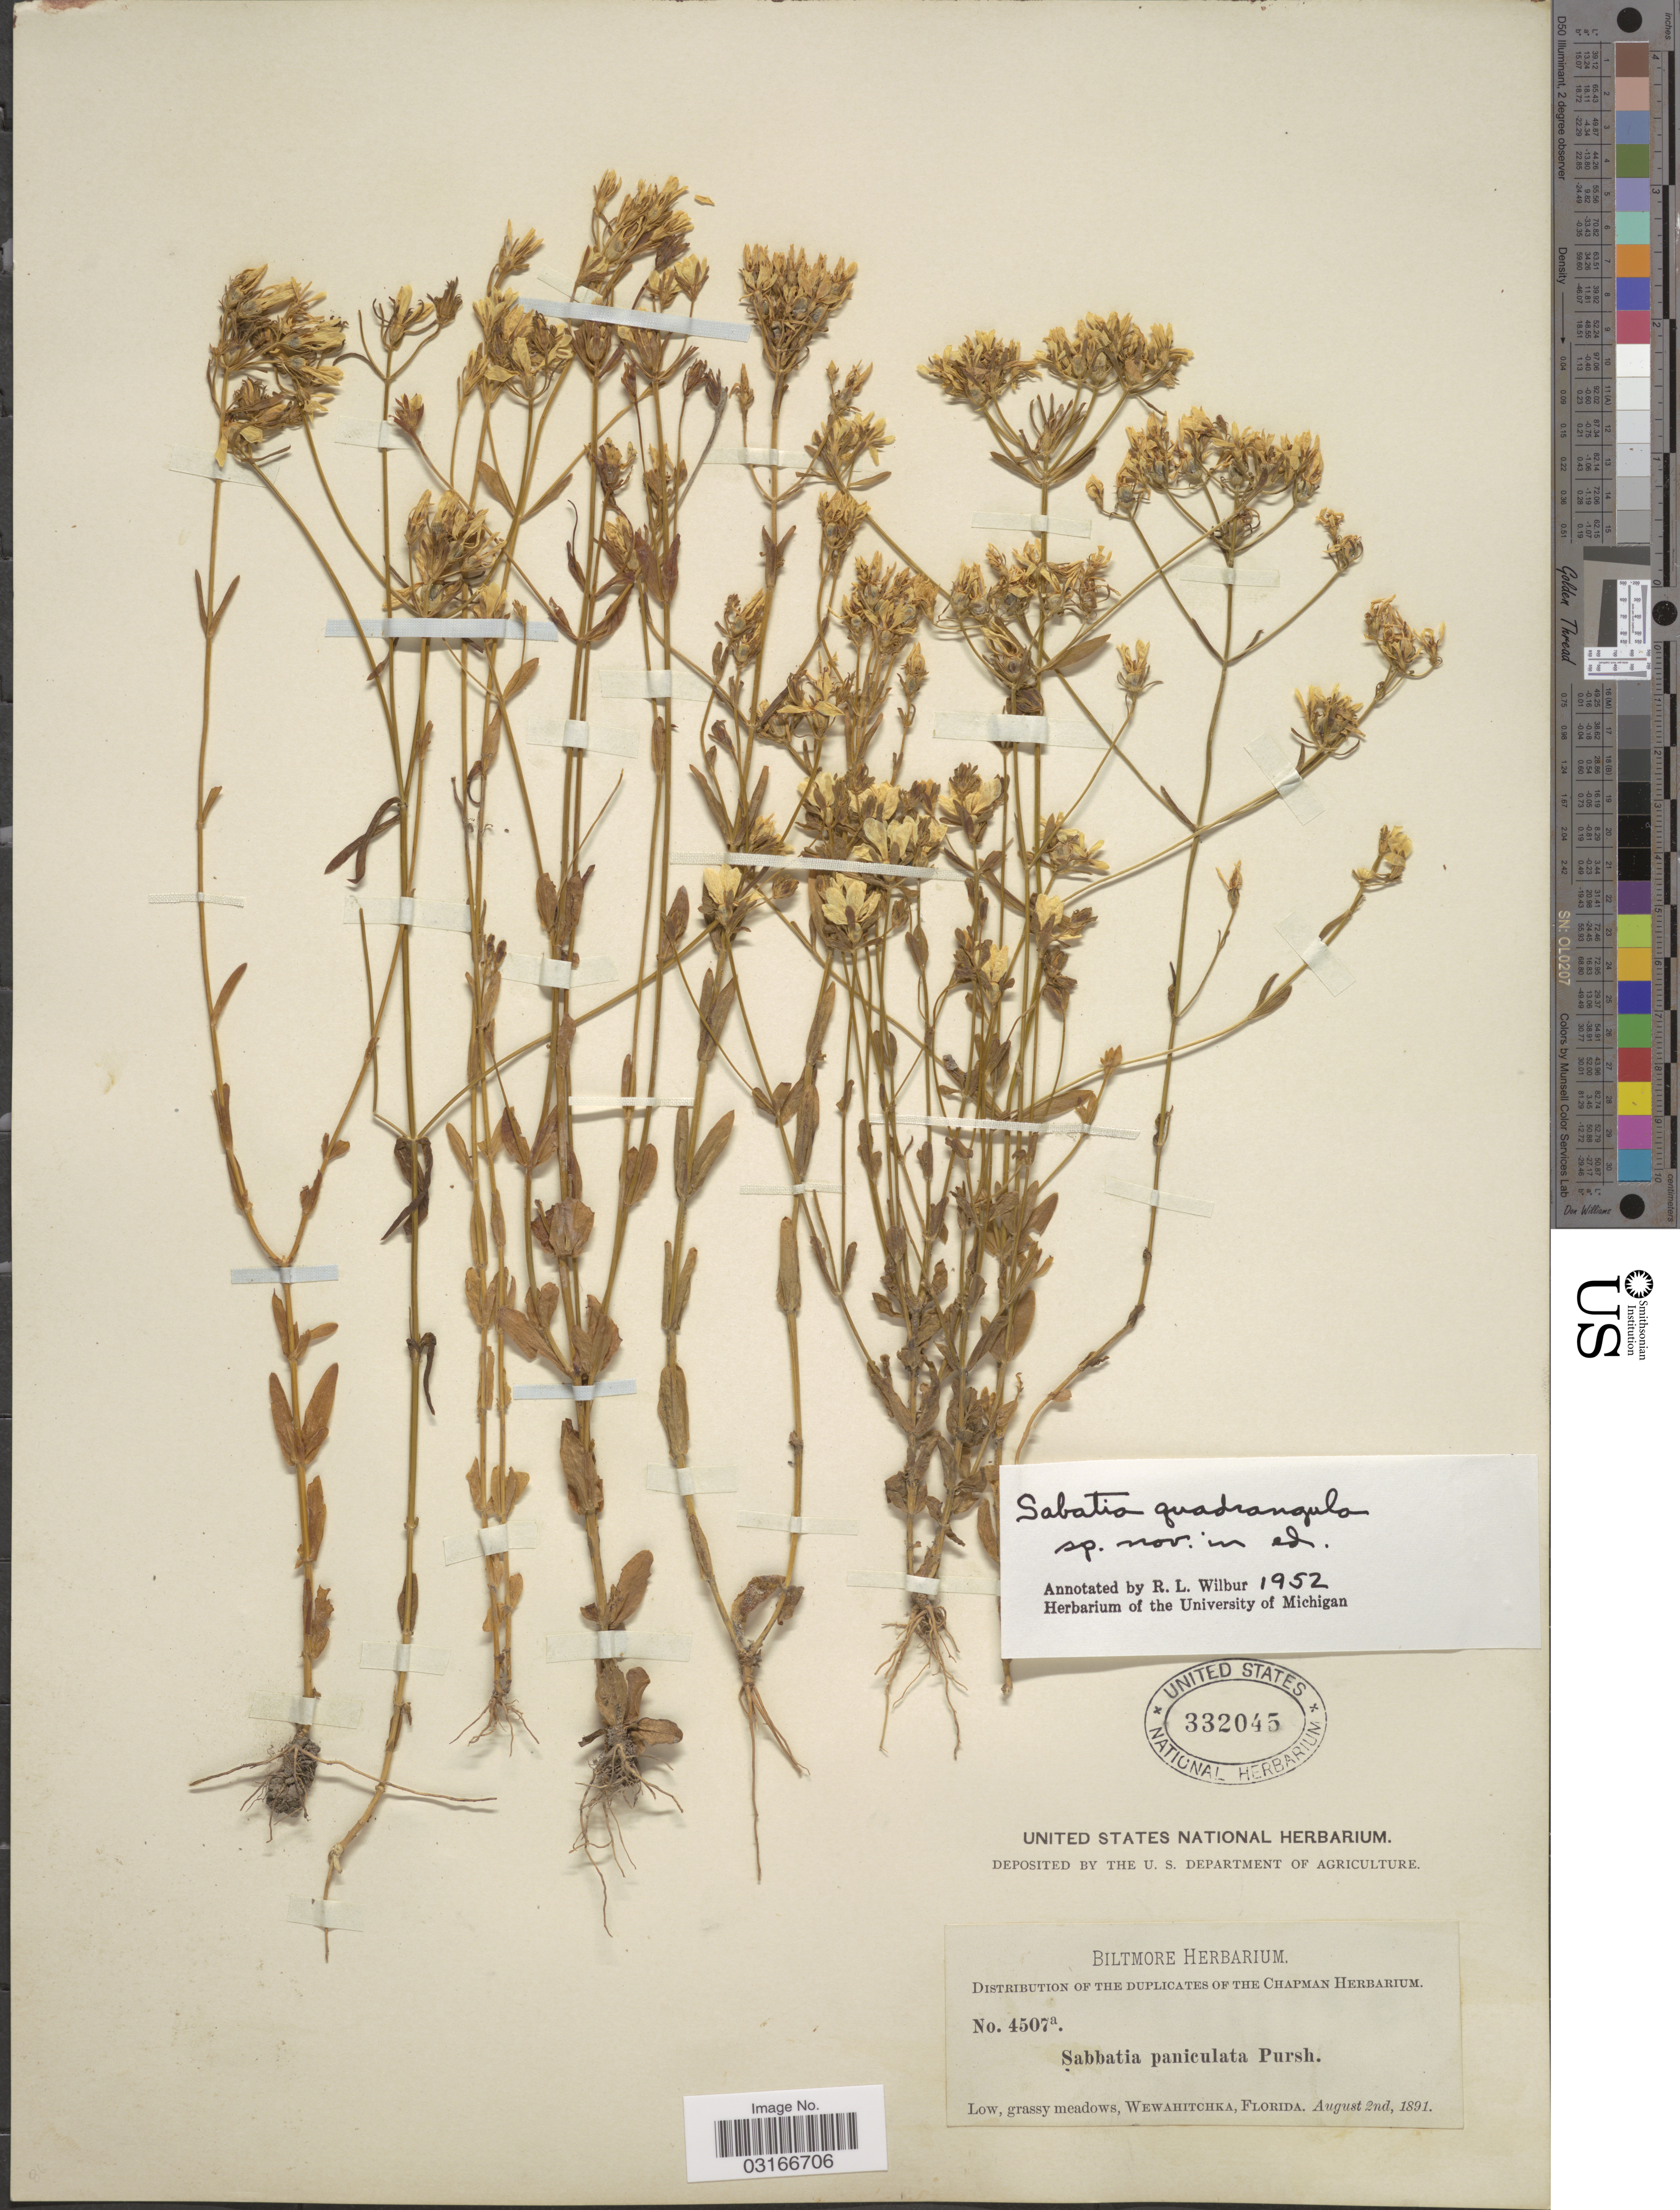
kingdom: Plantae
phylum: Tracheophyta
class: Magnoliopsida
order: Gentianales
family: Gentianaceae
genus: Sabatia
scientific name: Sabatia quadrangula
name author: Wilbur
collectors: ex herb. Biltmore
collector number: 4507a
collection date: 1891-08-02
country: United States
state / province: Florida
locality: Low, grassy meadows, Wewahitchka.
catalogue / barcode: US 332045